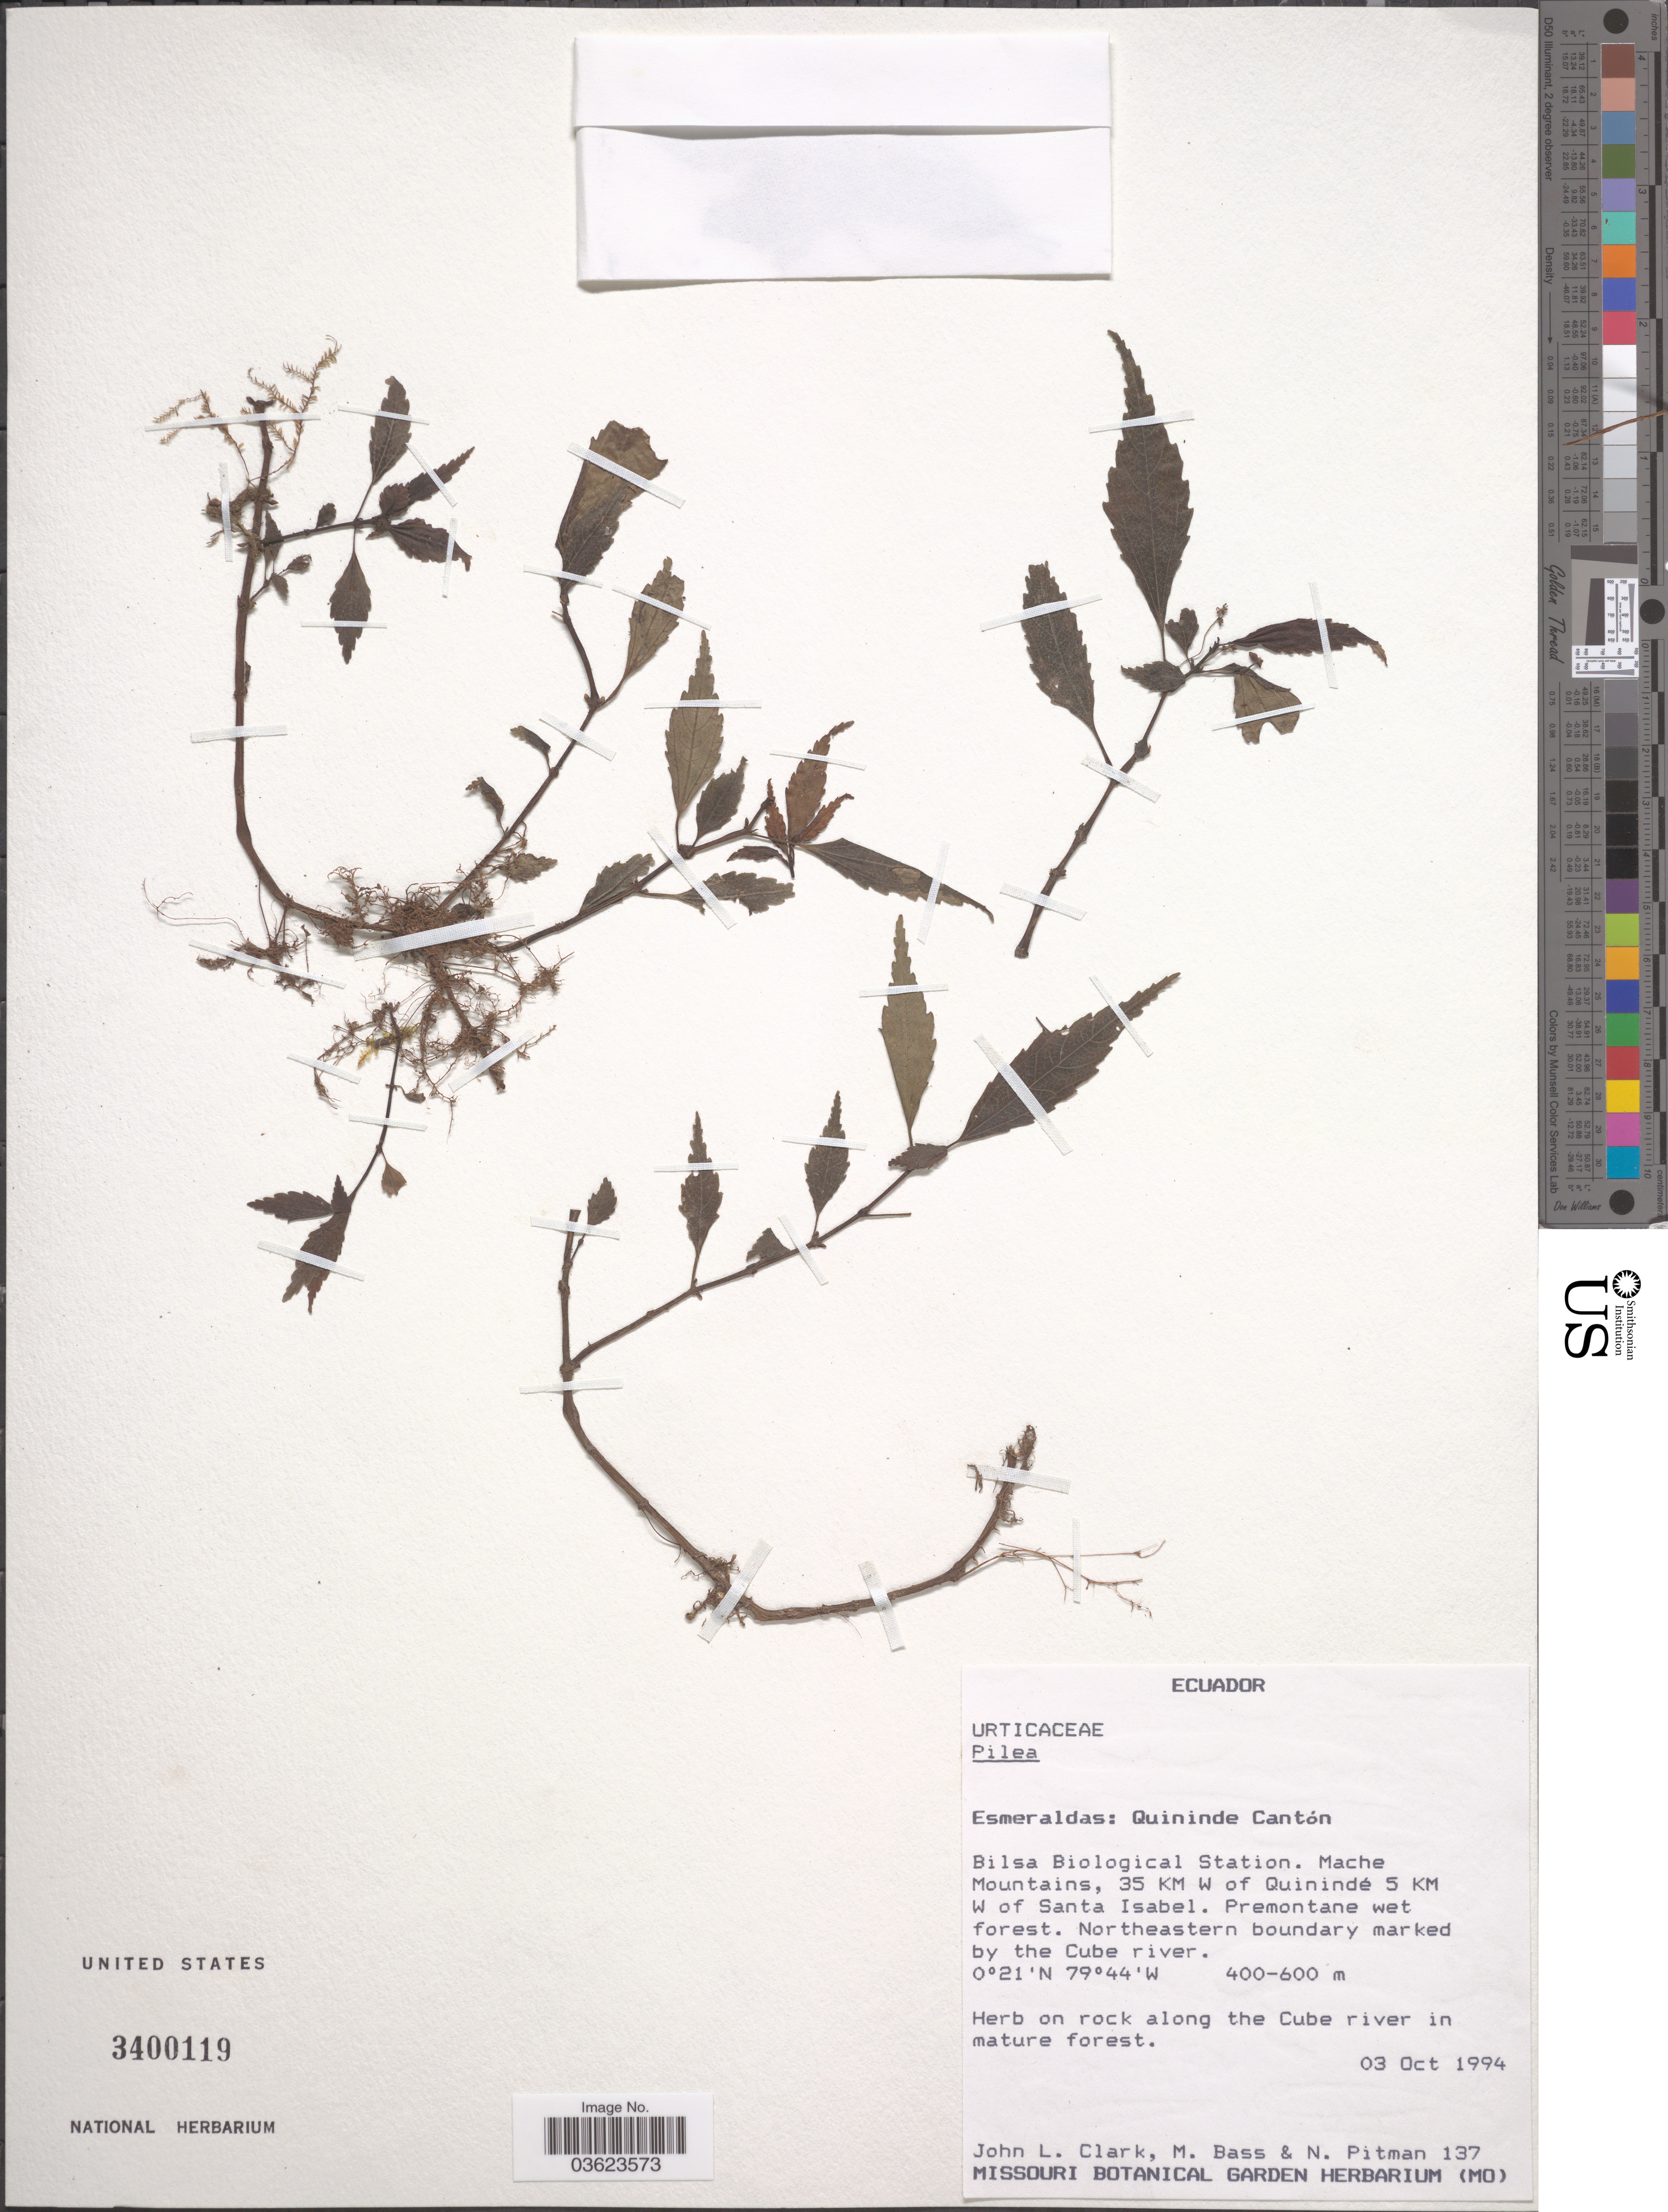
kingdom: Plantae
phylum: Tracheophyta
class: Magnoliopsida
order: Rosales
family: Urticaceae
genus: Pilea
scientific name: Pilea sp.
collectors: J. L. Clark, M. Bass & N. Pitman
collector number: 137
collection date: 1994-10-03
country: Ecuador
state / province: Esmeraldas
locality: Quininde Cantón. Bilsa Biological Station. Mache Mountains, 35 KM W of Quinindé 5 KM W of Santa Isabel. Northeastern boundary marked by the Cube river. On rock along the Cube river in mature forest.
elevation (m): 400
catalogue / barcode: US 3400119